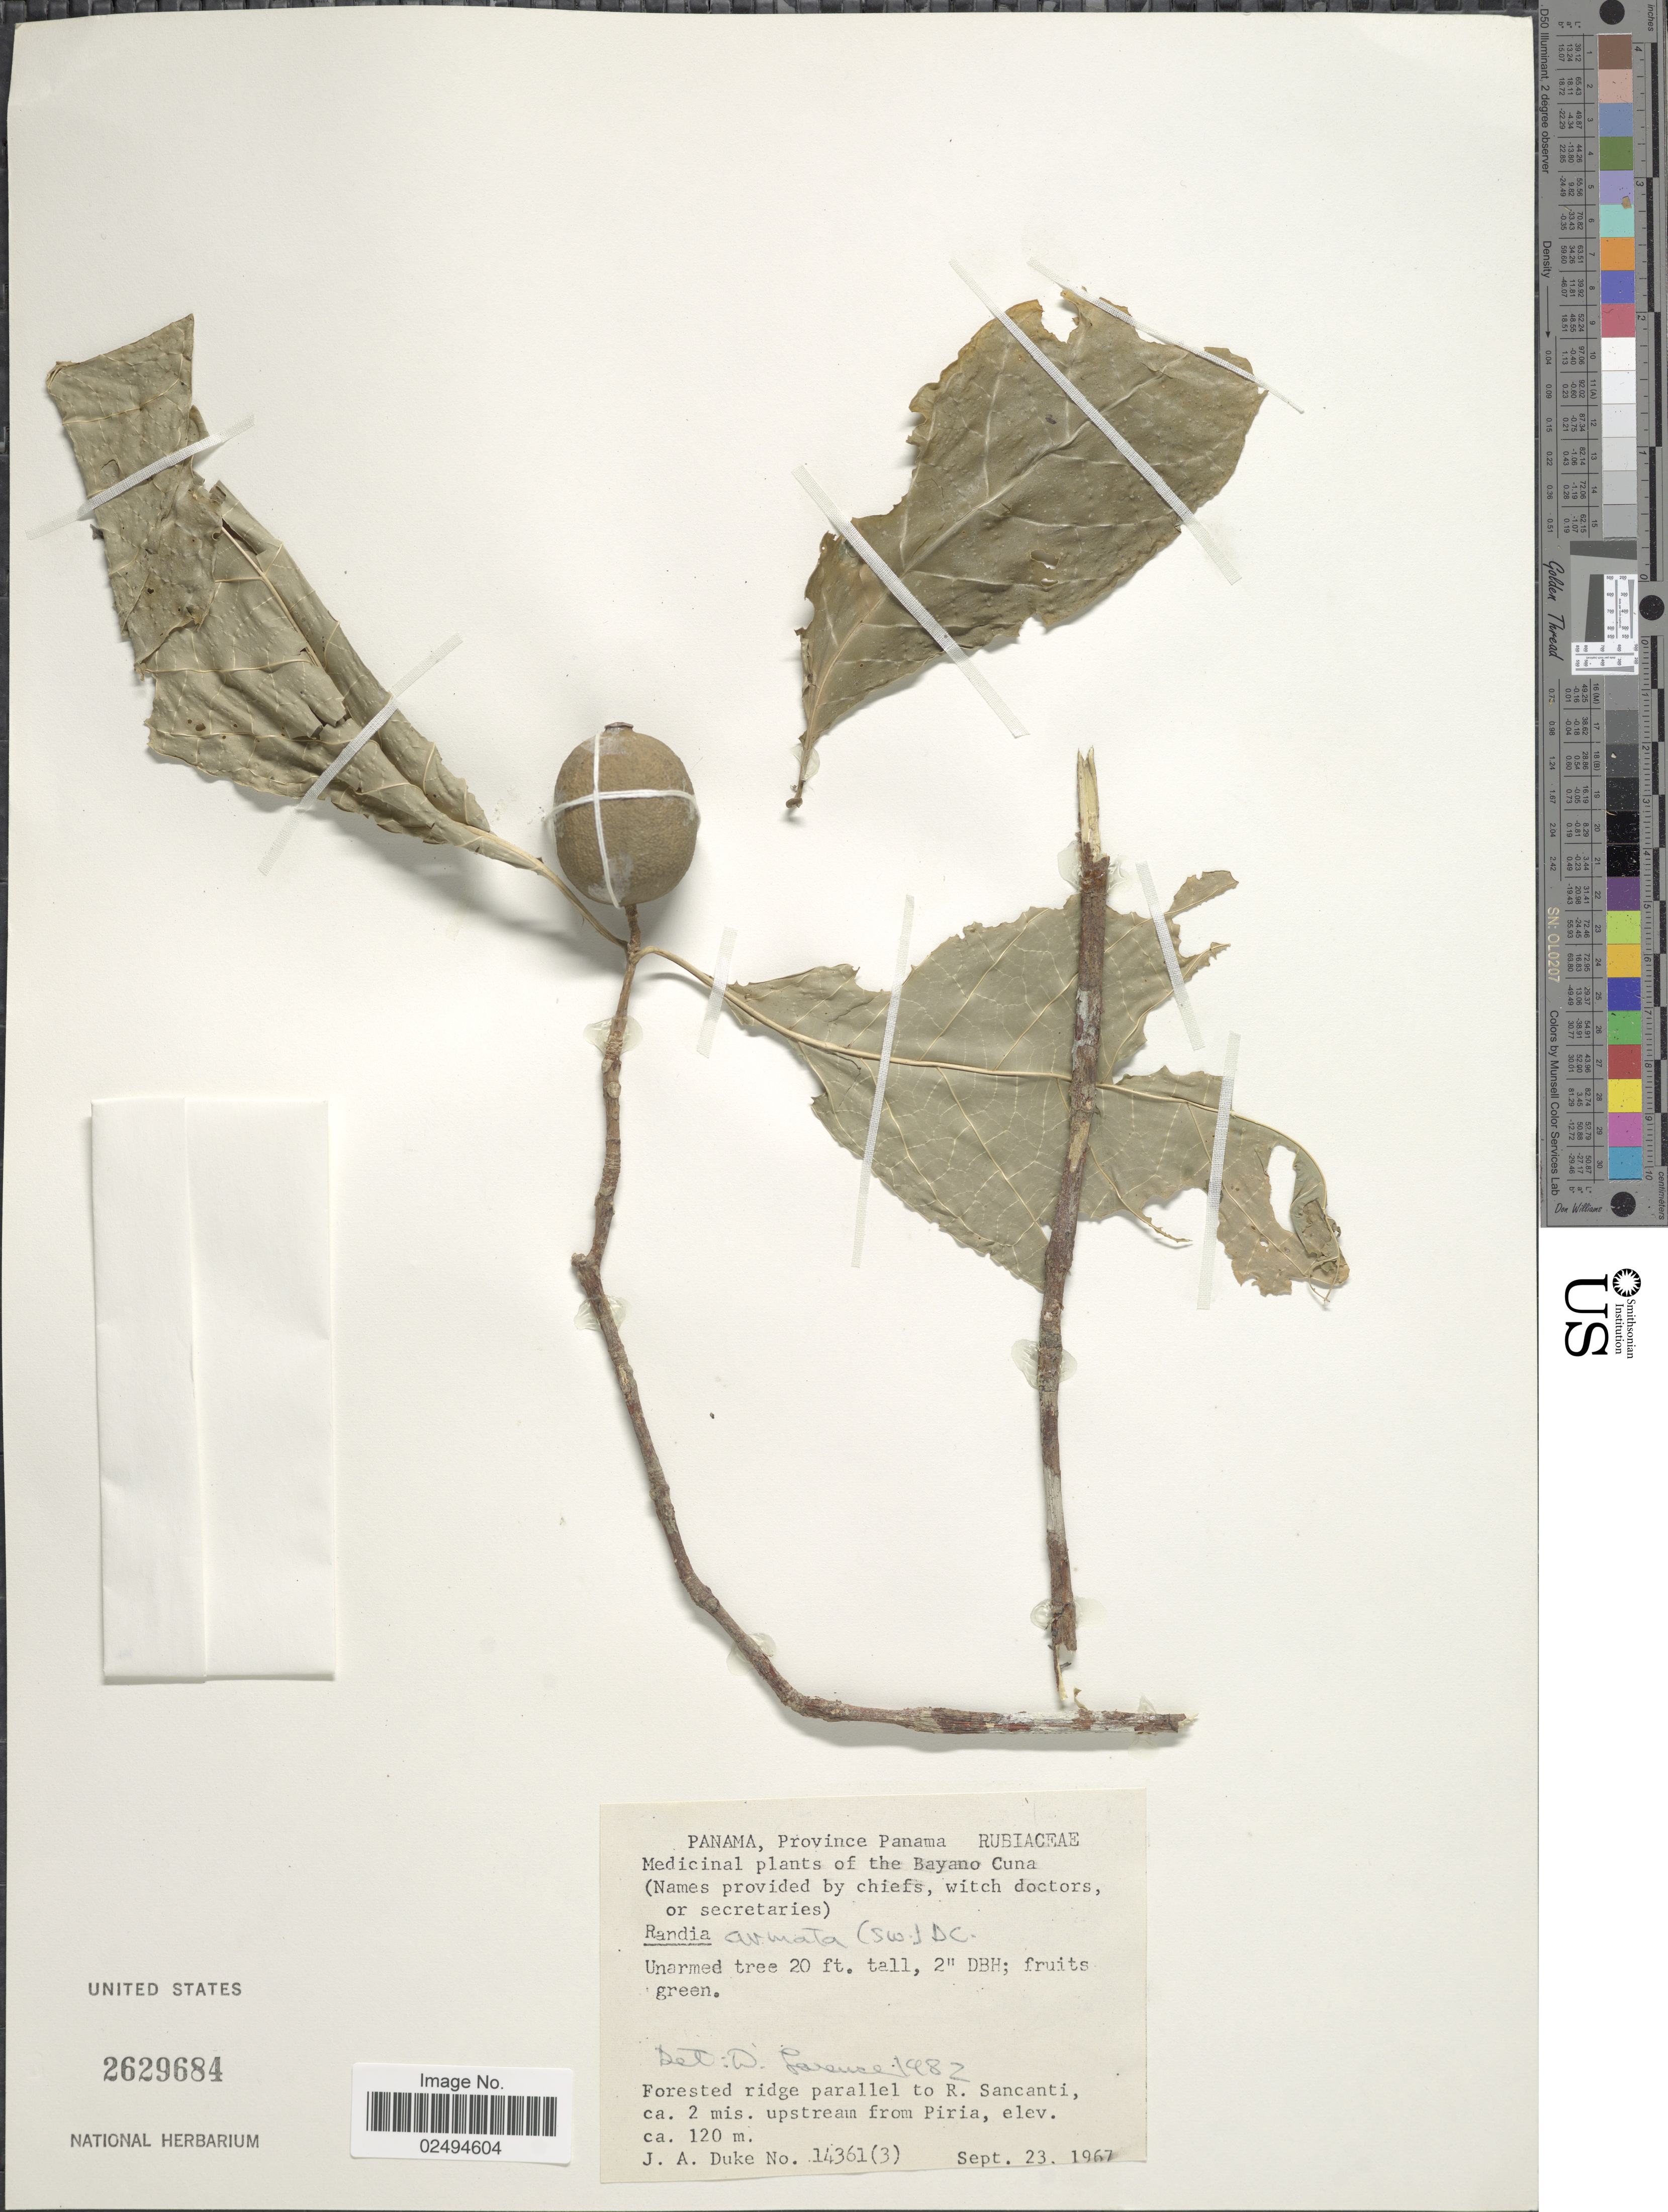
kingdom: Plantae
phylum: Tracheophyta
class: Magnoliopsida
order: Gentianales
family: Rubiaceae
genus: Randia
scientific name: Randia armata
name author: (Sw.) DC.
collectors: J. A. Duke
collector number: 14361(3)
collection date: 1967-09-23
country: Panama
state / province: Panamá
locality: Province Panama. Bayano Cuna. Forested ridge parallell to R. Sancanti, ca. 2 mis. upstream from Piria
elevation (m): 120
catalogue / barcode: US 2629684